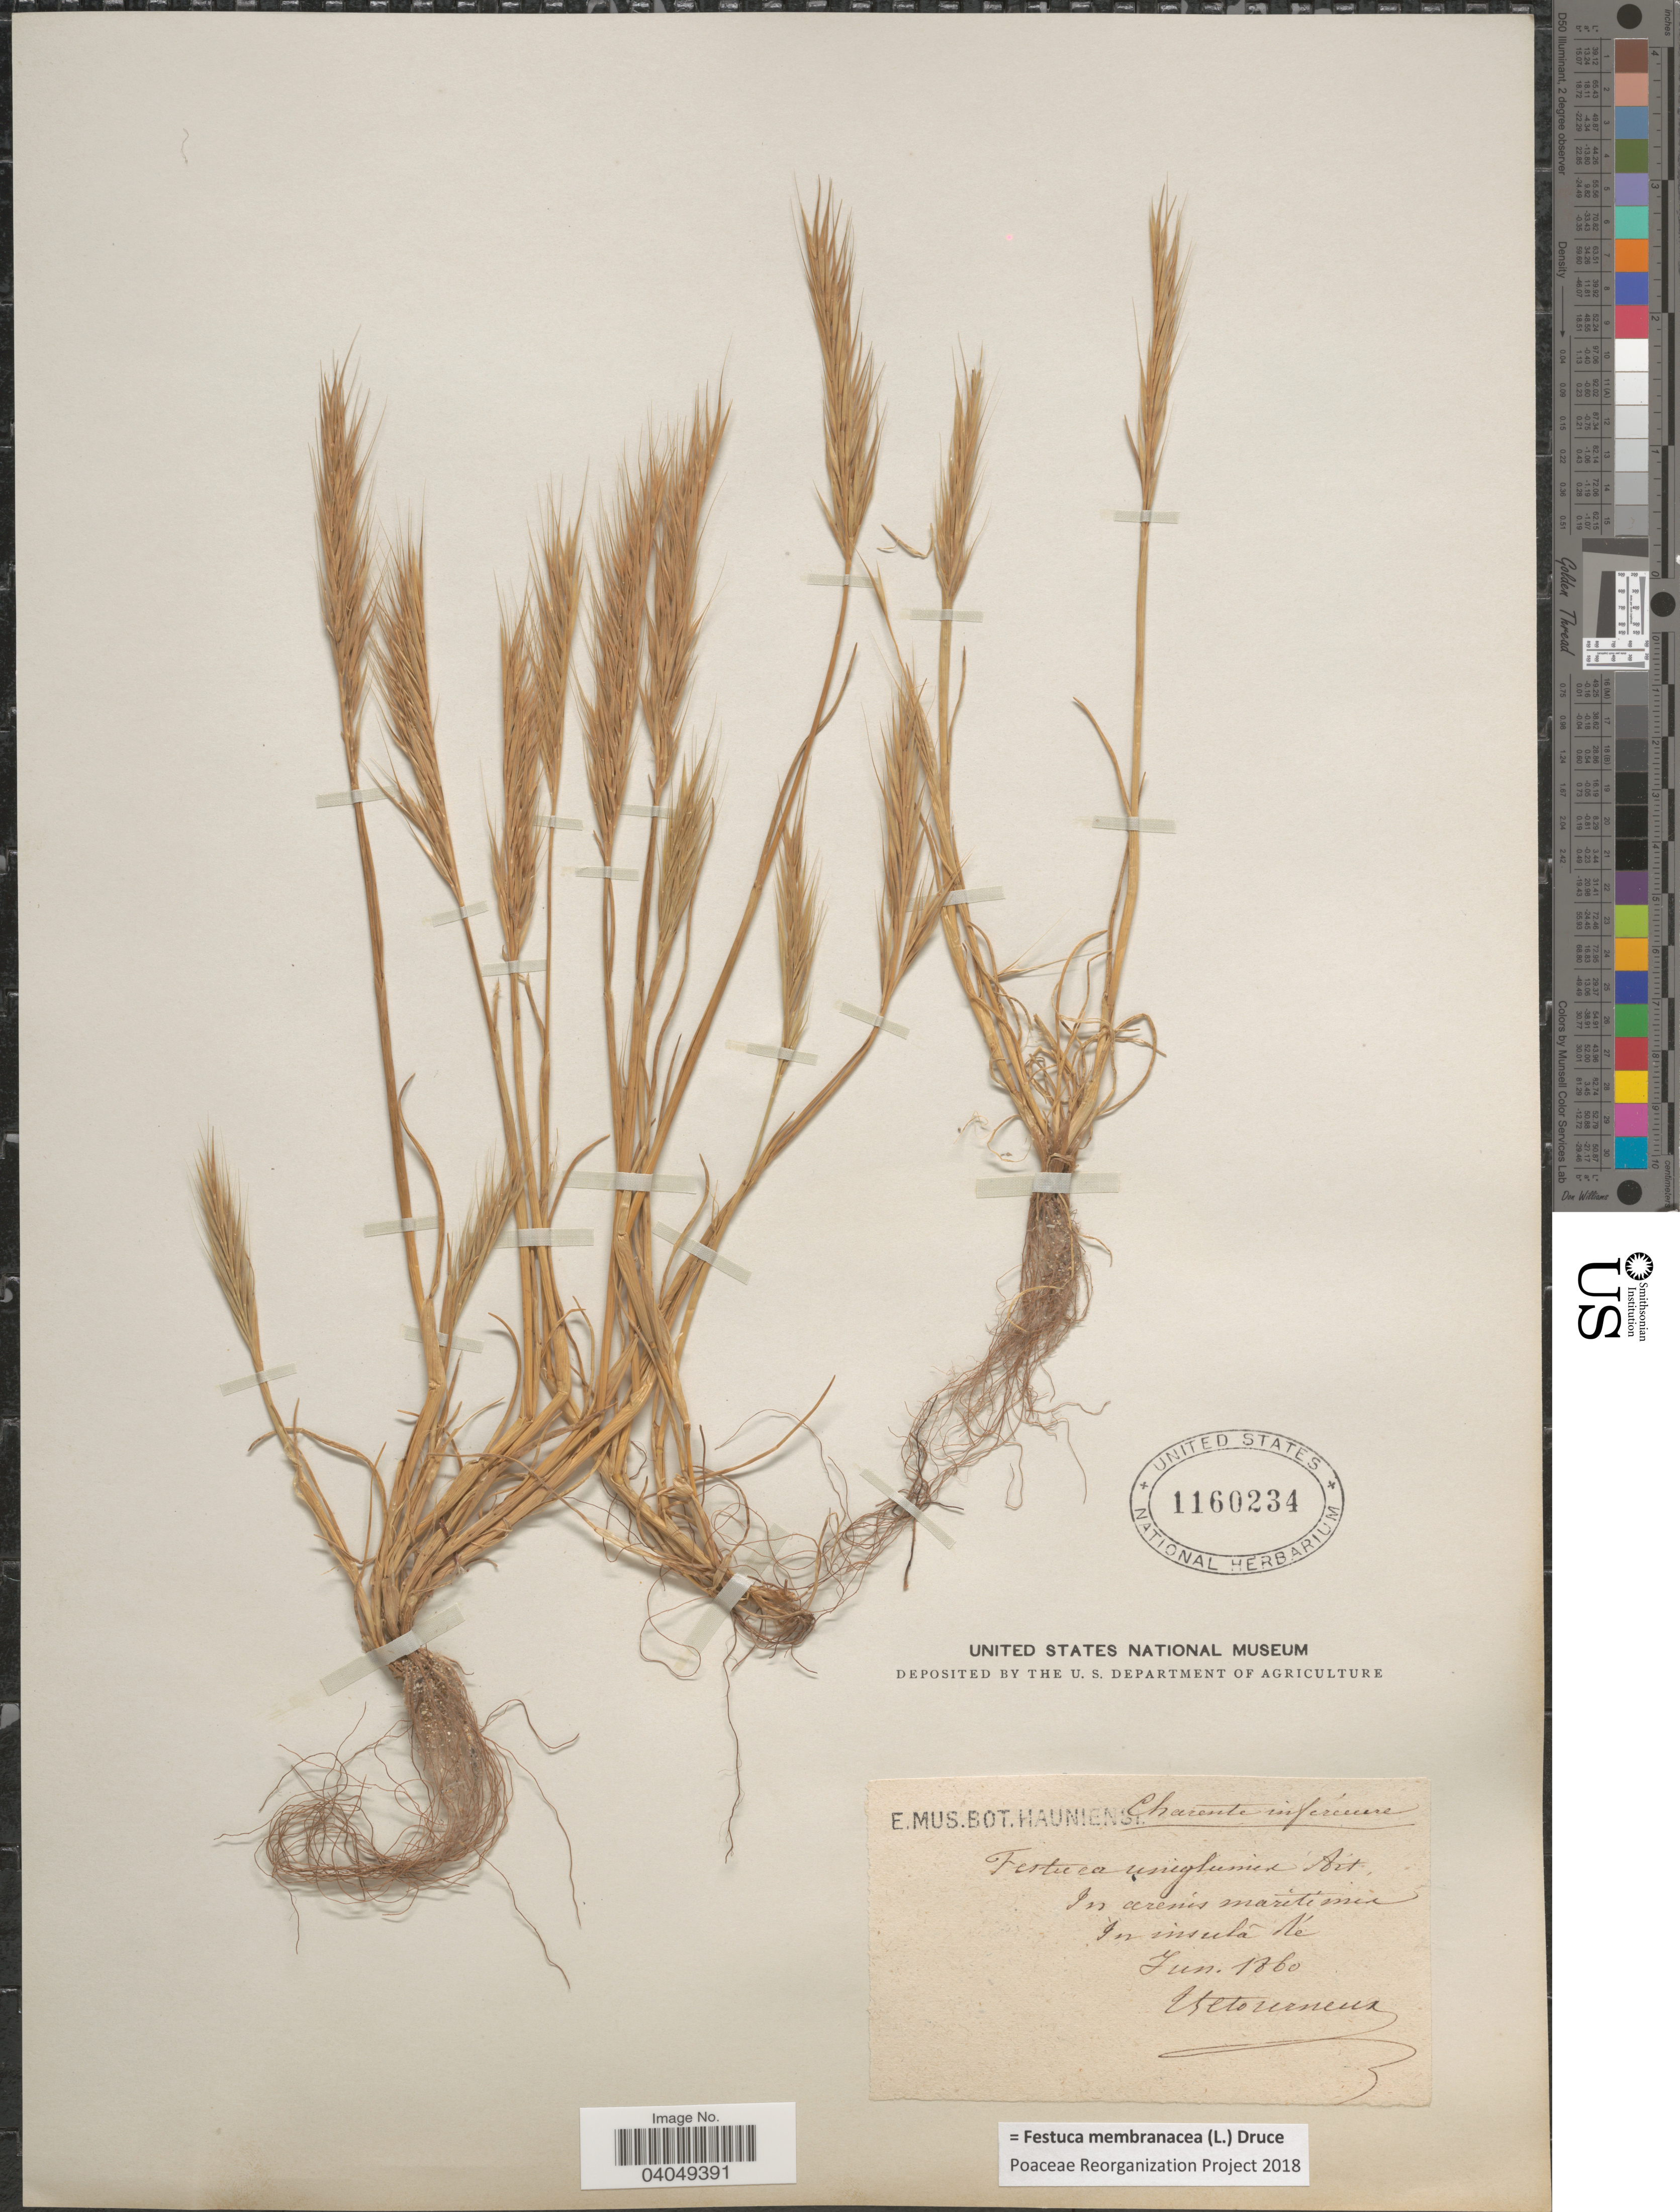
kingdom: Plantae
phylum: Tracheophyta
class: Liliopsida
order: Poales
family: Poaceae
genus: Festuca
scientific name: Festuca membranacea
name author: Kit.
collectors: Esttourneux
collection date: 1860-06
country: France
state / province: Nouvelle-Aquitaine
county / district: Charente-Maritime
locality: Charente inferieure. In arenis maritimis. In insula Ré.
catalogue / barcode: US 1160234